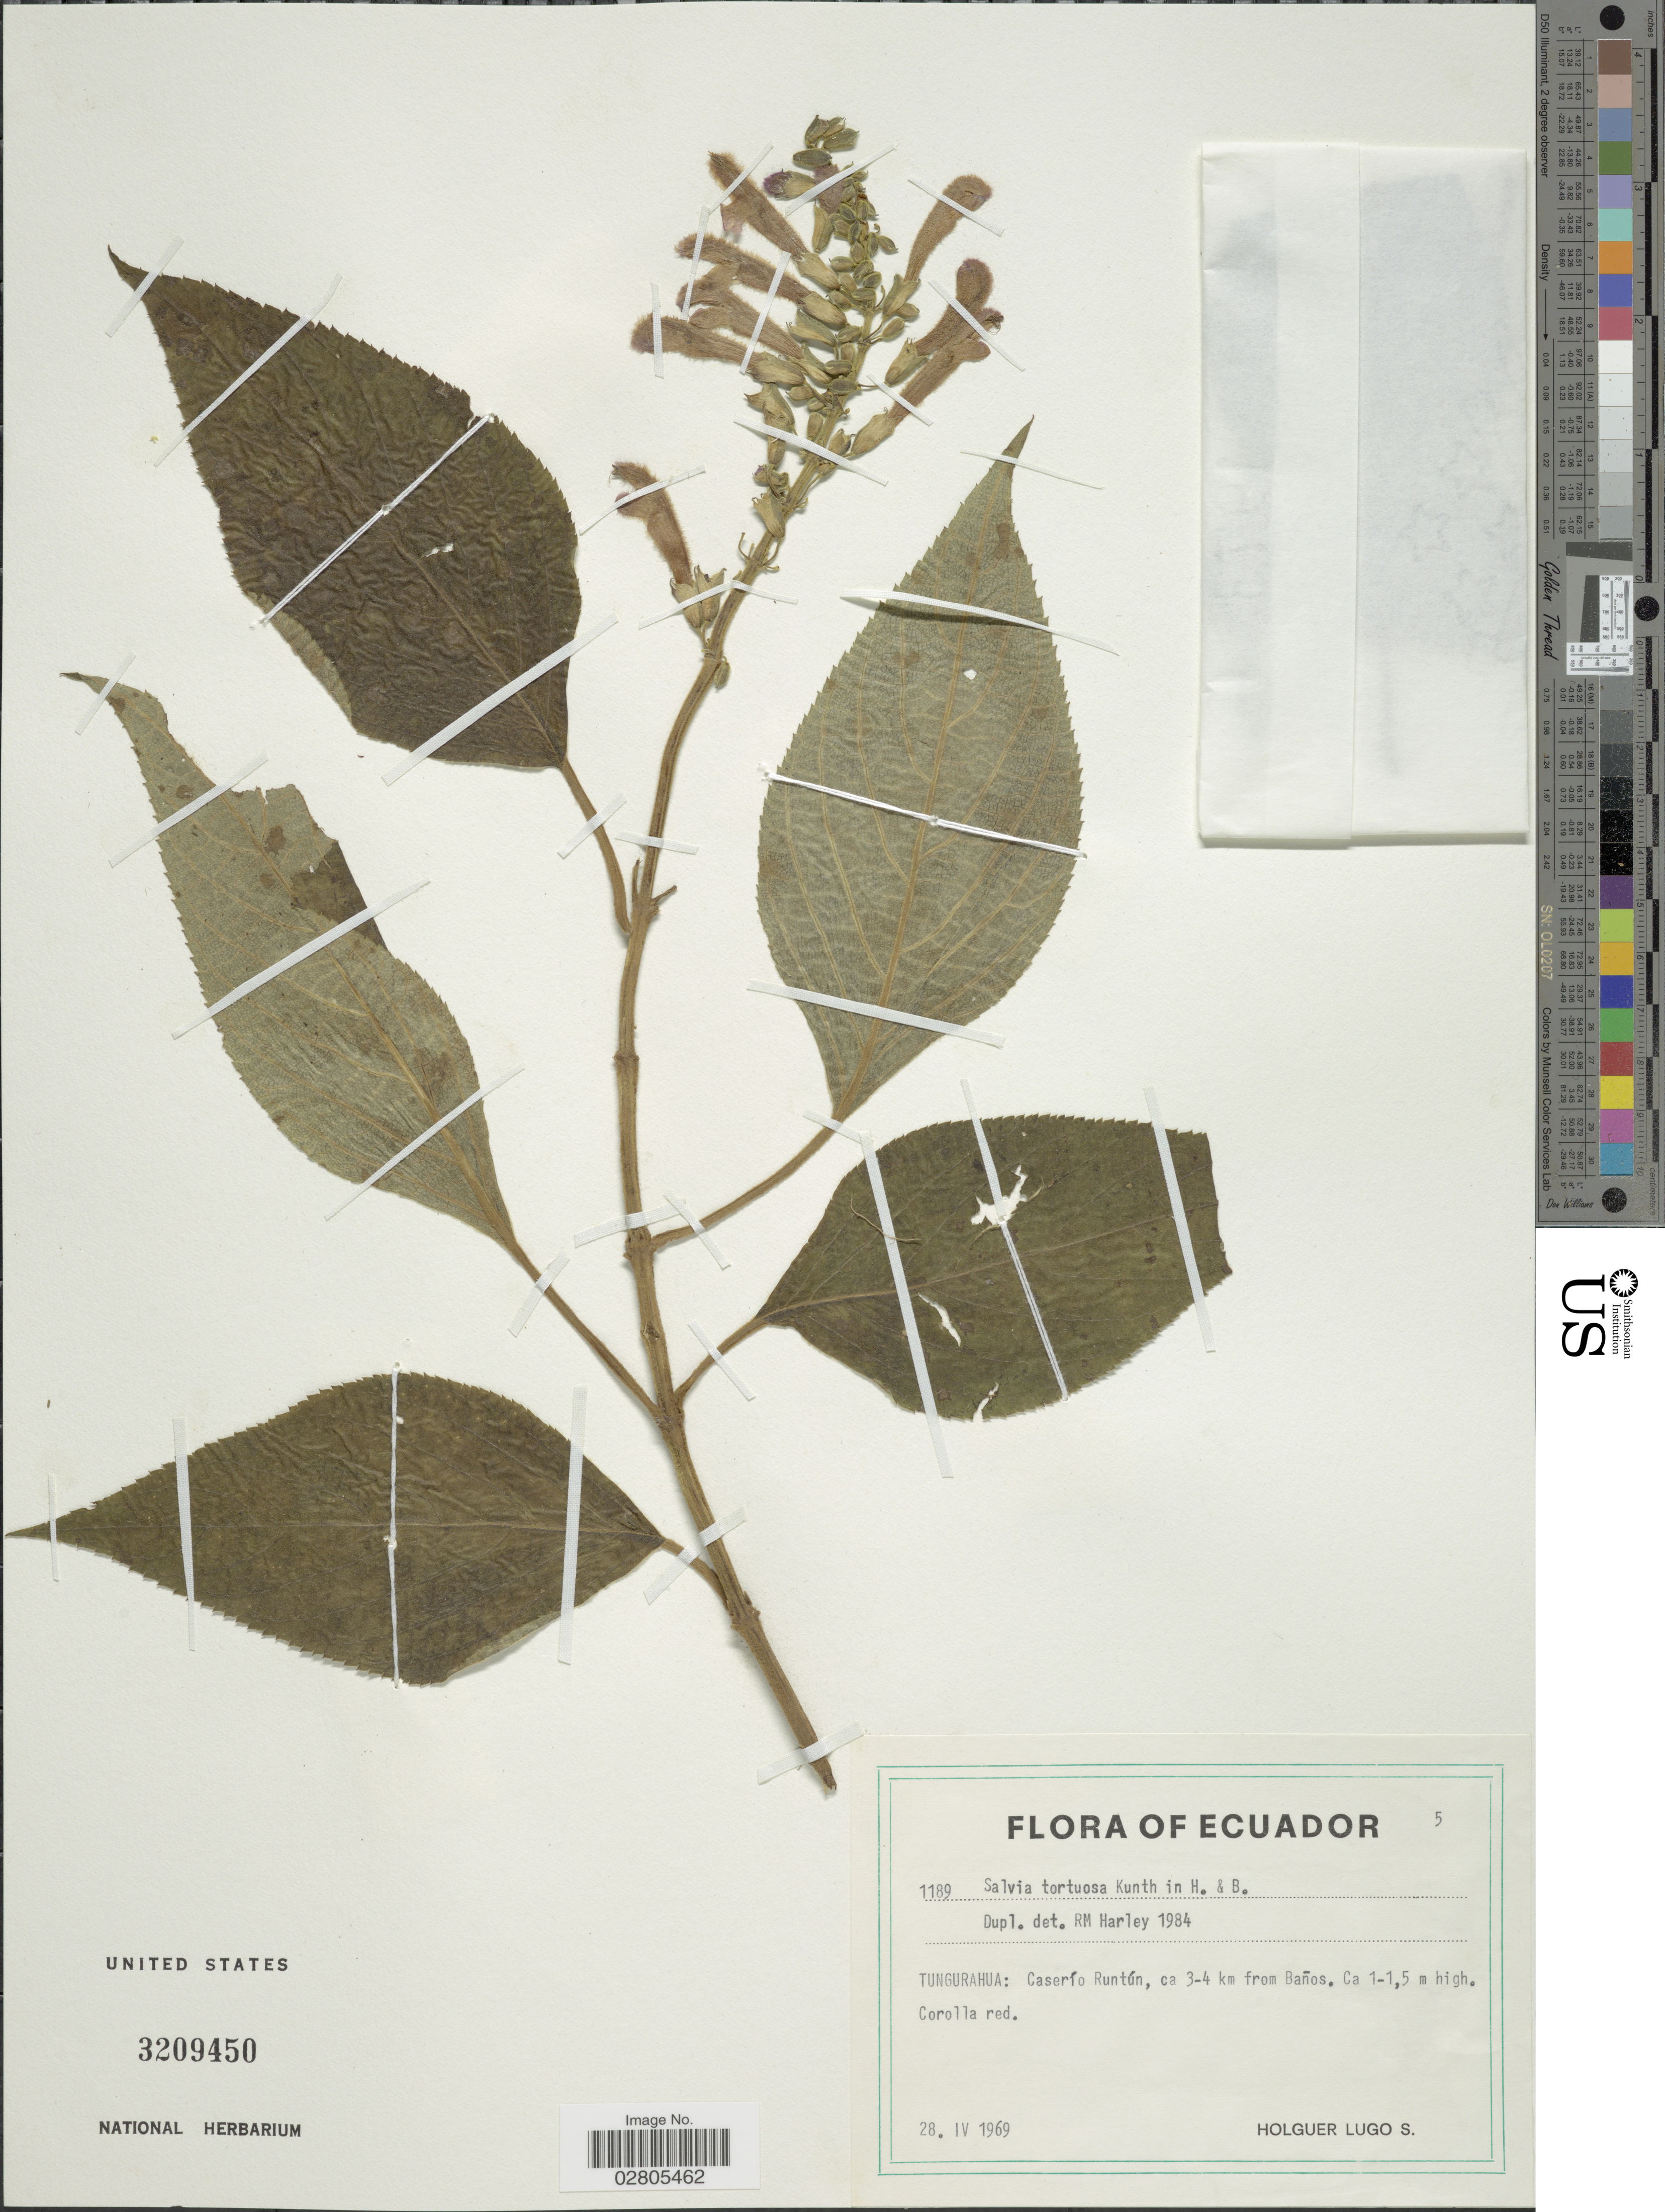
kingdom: Plantae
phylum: Tracheophyta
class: Magnoliopsida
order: Lamiales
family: Lamiaceae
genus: Salvia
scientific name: Salvia tortuosa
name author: Kunth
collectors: H. Lugo S.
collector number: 1189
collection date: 1969-04-28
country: Ecuador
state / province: Tungurahua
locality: Caserío Runtún, ca 3-4 km from Baños.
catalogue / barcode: US 3209450